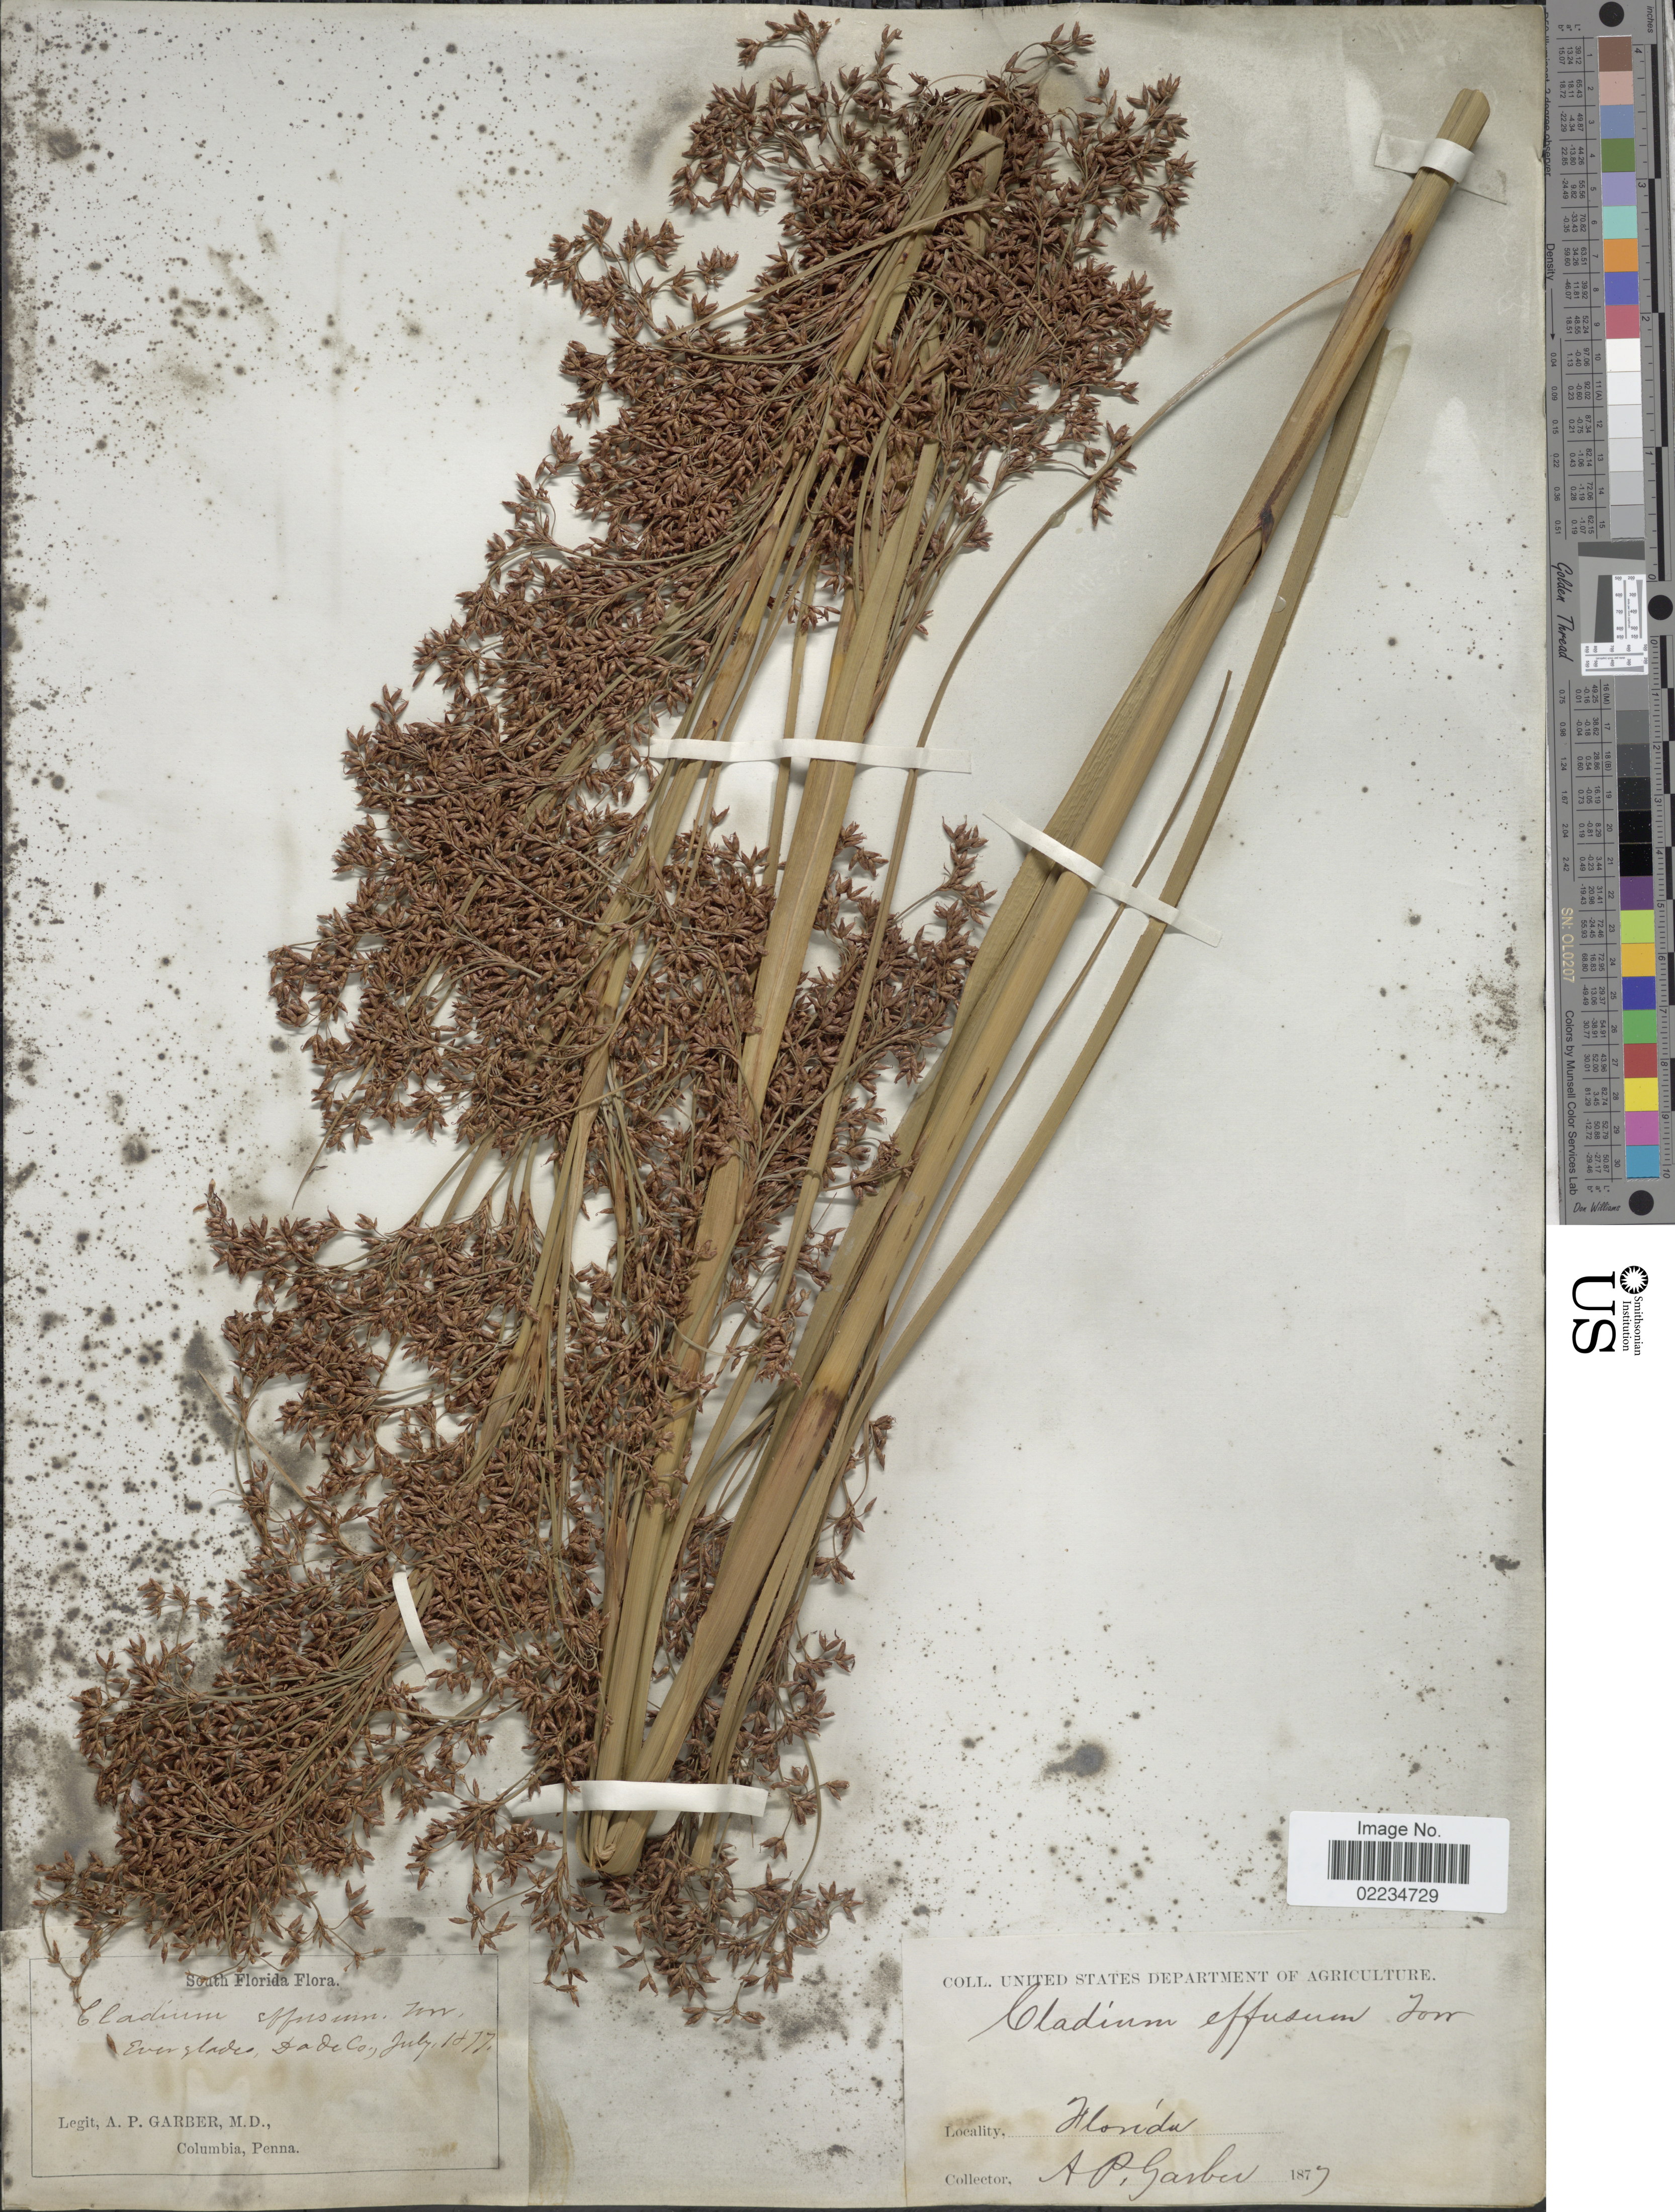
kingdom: Plantae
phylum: Tracheophyta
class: Liliopsida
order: Poales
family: Cyperaceae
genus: Cladium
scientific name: Cladium jamaicense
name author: Crantz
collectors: A. P. Garber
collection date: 1877-07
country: United States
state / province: Florida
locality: Everglades, Dade Co